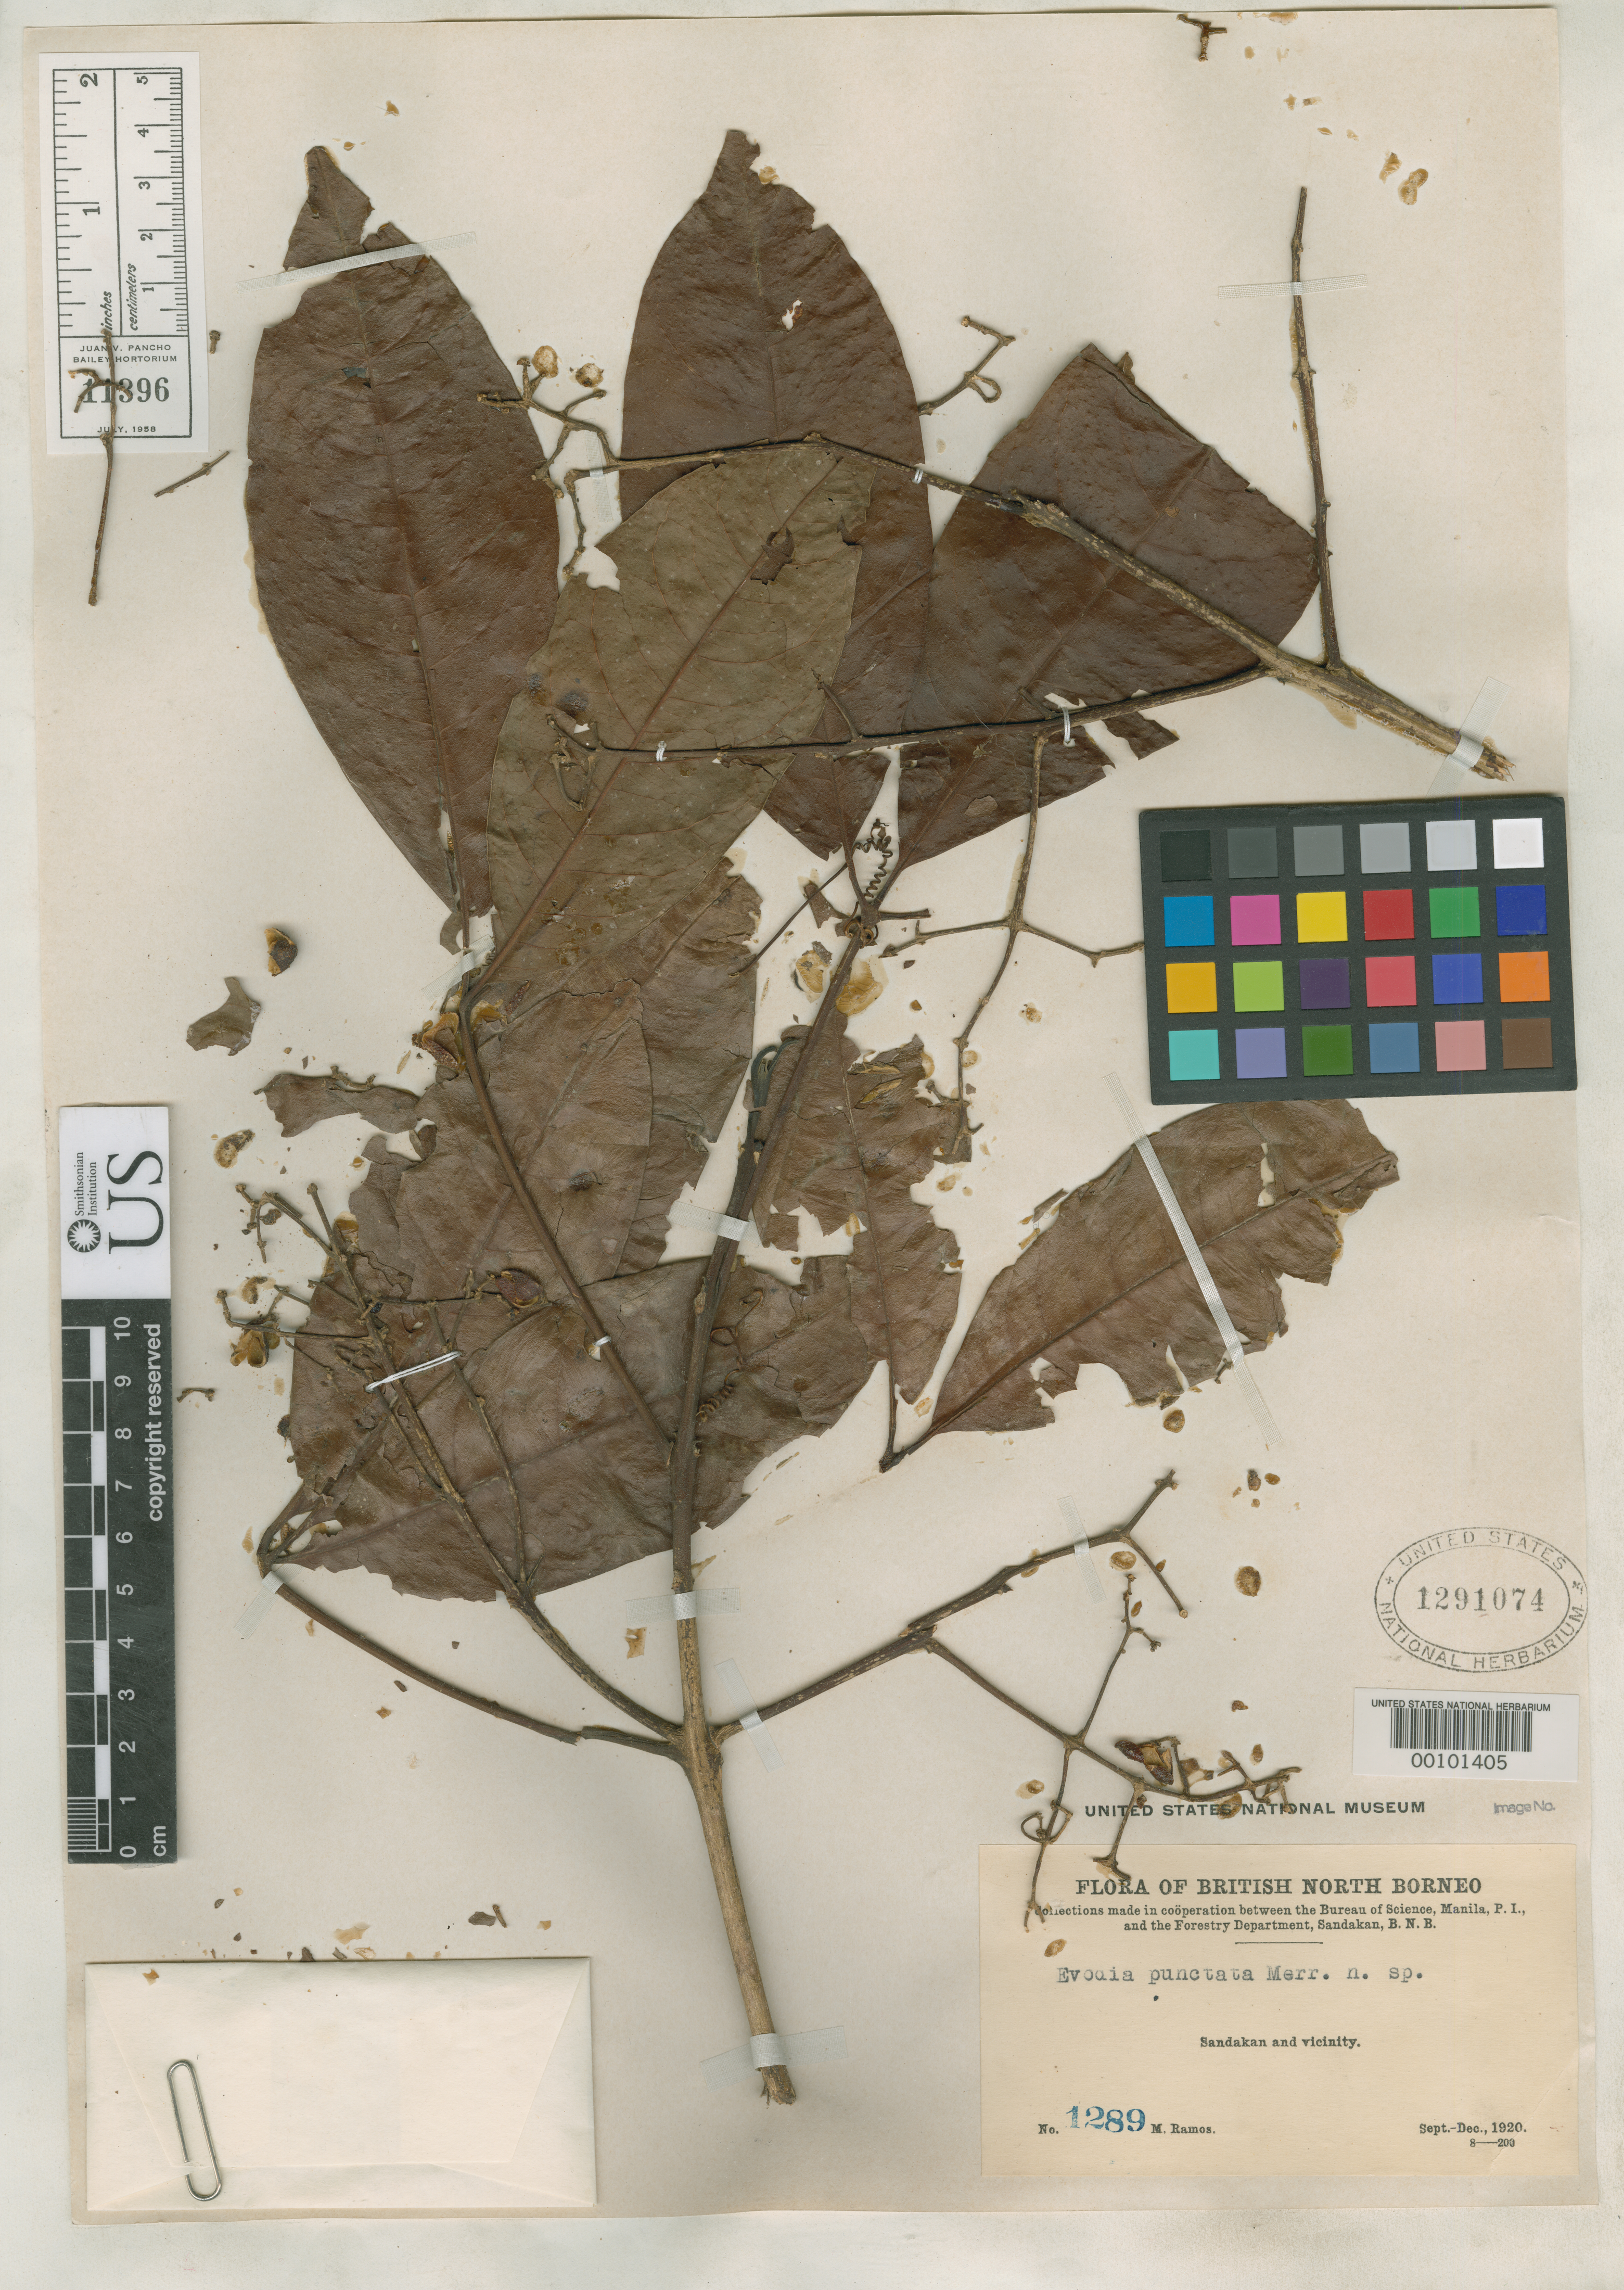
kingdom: Plantae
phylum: Tracheophyta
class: Magnoliopsida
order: Sapindales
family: Rutaceae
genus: Euodia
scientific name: Euodia punctata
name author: Merr.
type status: Isotype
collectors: M. Ramos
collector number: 1289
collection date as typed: Sep 1920 to -- Dec 1920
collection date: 1920-09/1920-12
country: Malaysia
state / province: Sabah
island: Borneo Island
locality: Sandakan & vicinity.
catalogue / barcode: US 1291074